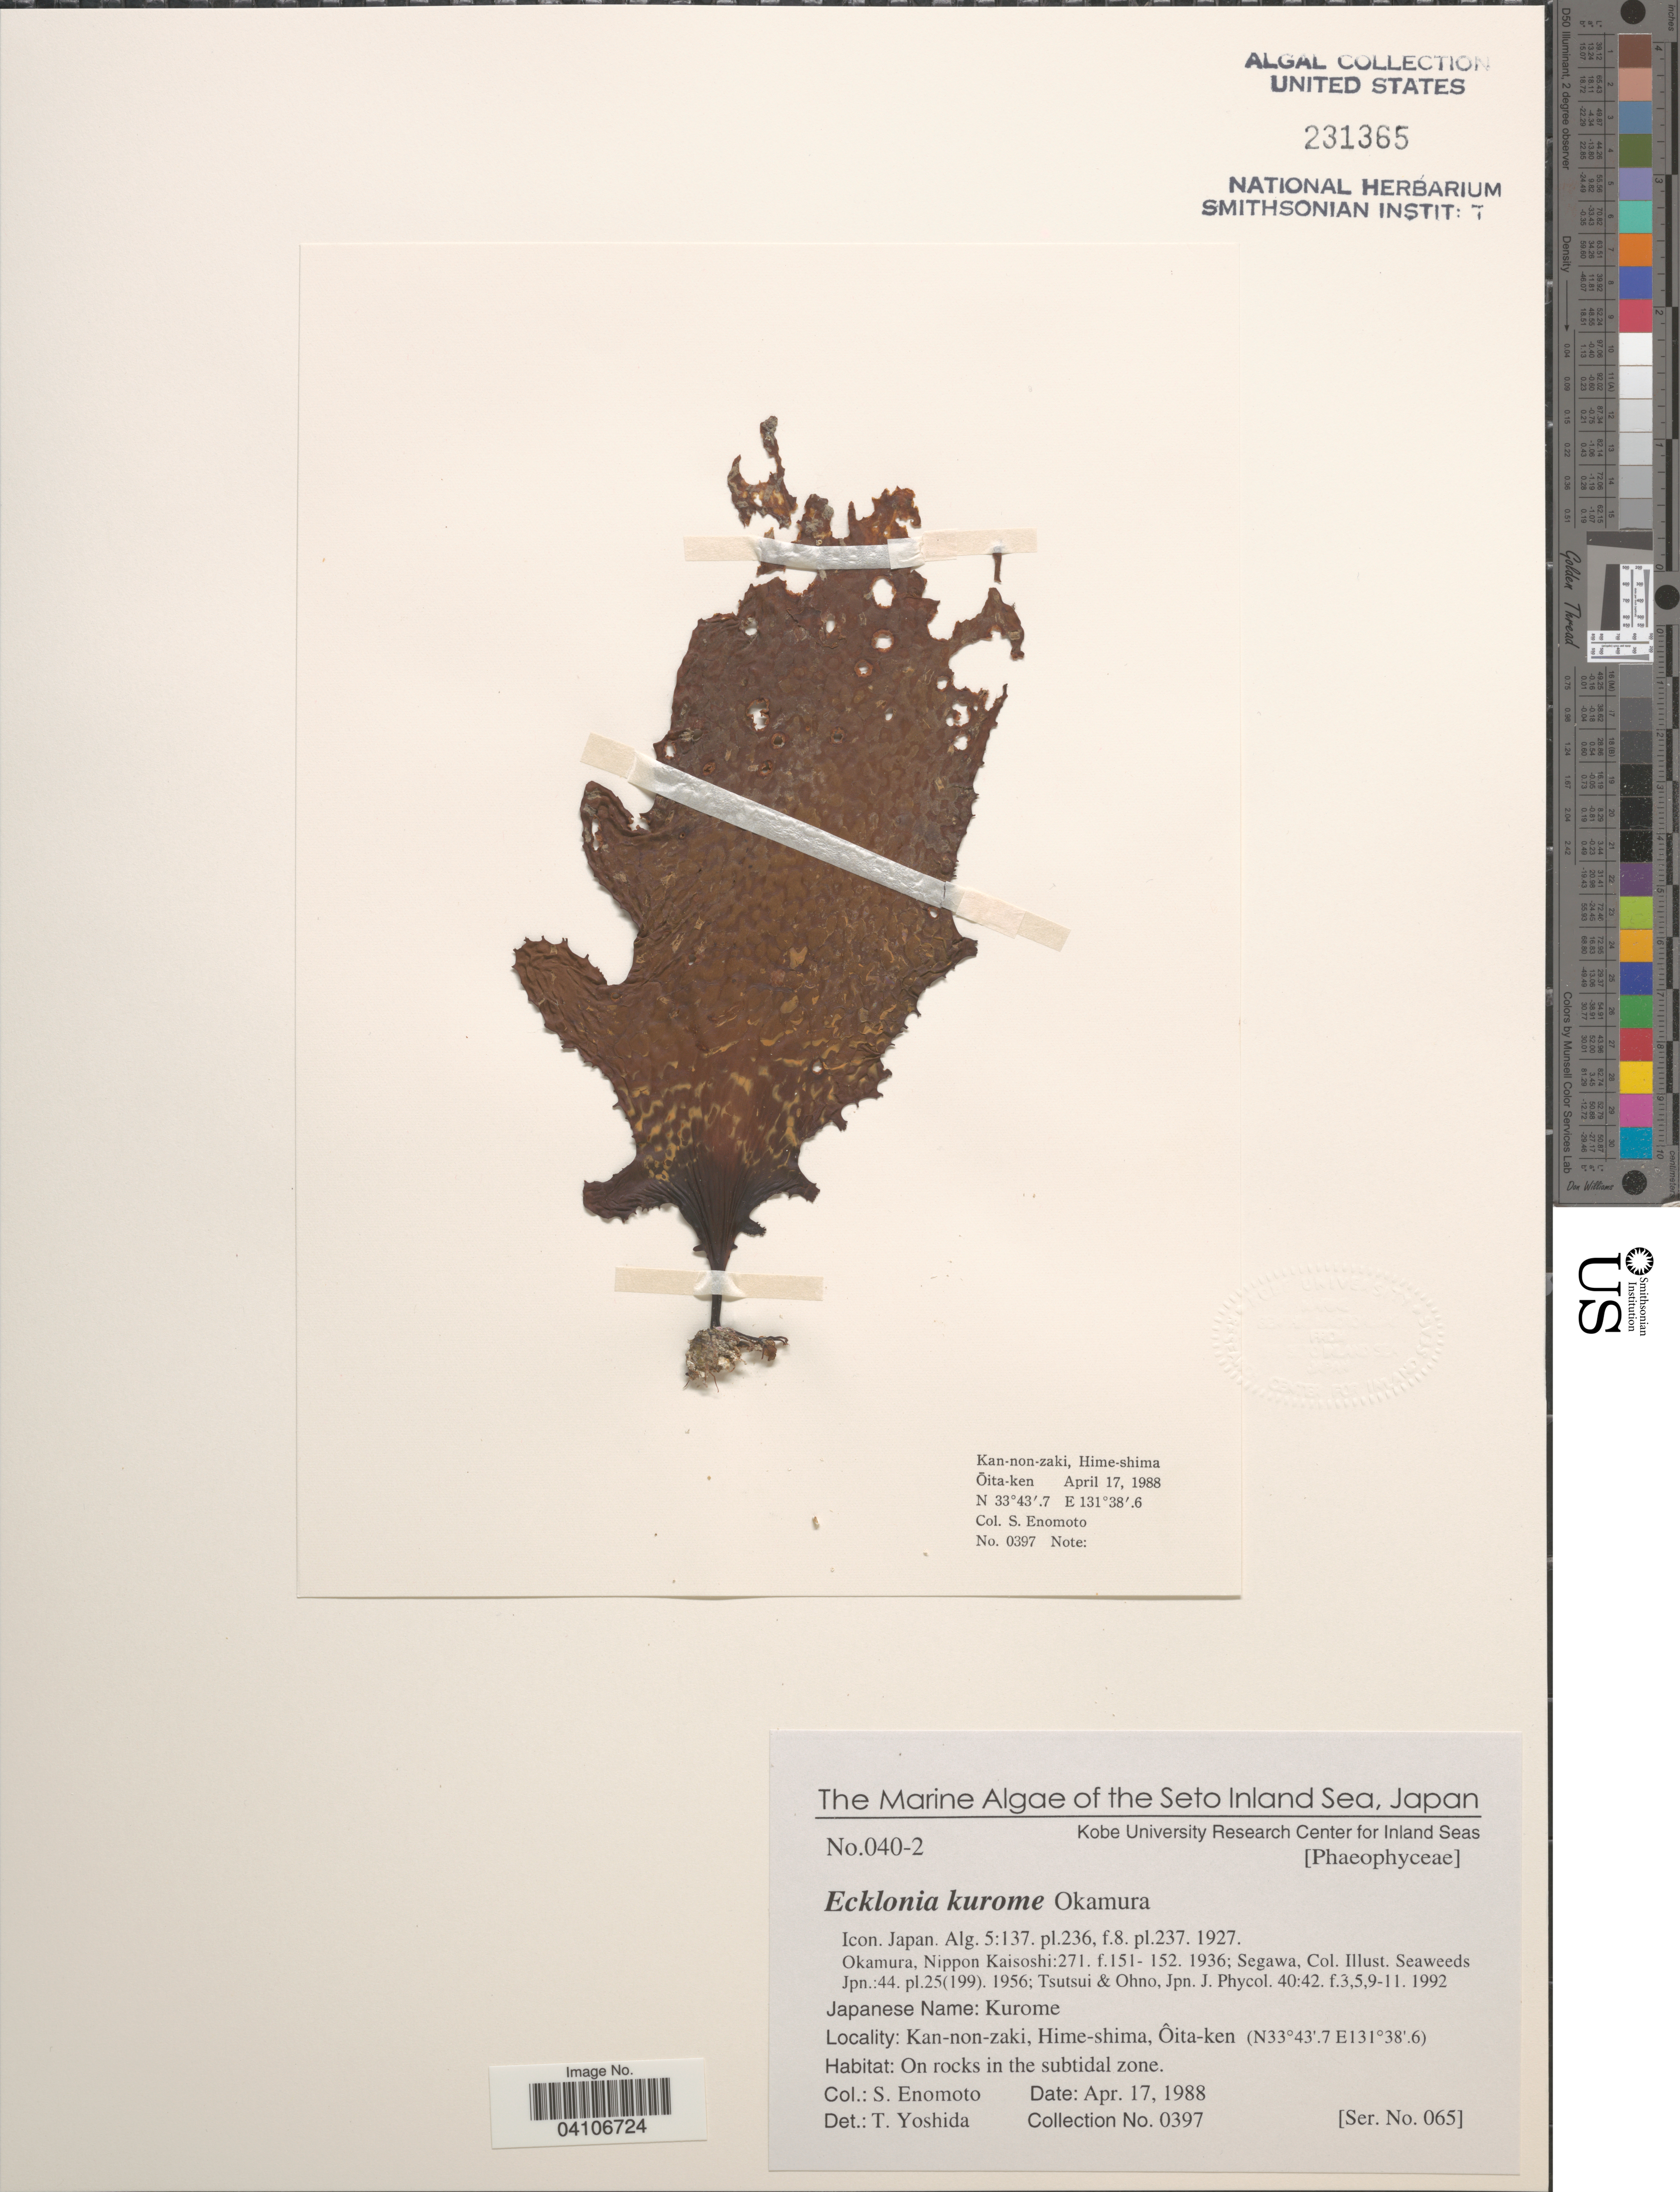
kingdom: Chromista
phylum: Ochrophyta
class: Phaeophyceae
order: Laminariales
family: Lessoniaceae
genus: Ecklonia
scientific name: Ecklonia cava subsp. kurome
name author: (Okamura) S.Akita et al.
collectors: S. Enomoto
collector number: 0397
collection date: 1988-04-17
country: Japan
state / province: Oita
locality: The Seto Inland Sea. Kan-non-zaki, Hime-shima, Ôita-ken. On rocks in the subtidal zone.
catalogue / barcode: US 231365